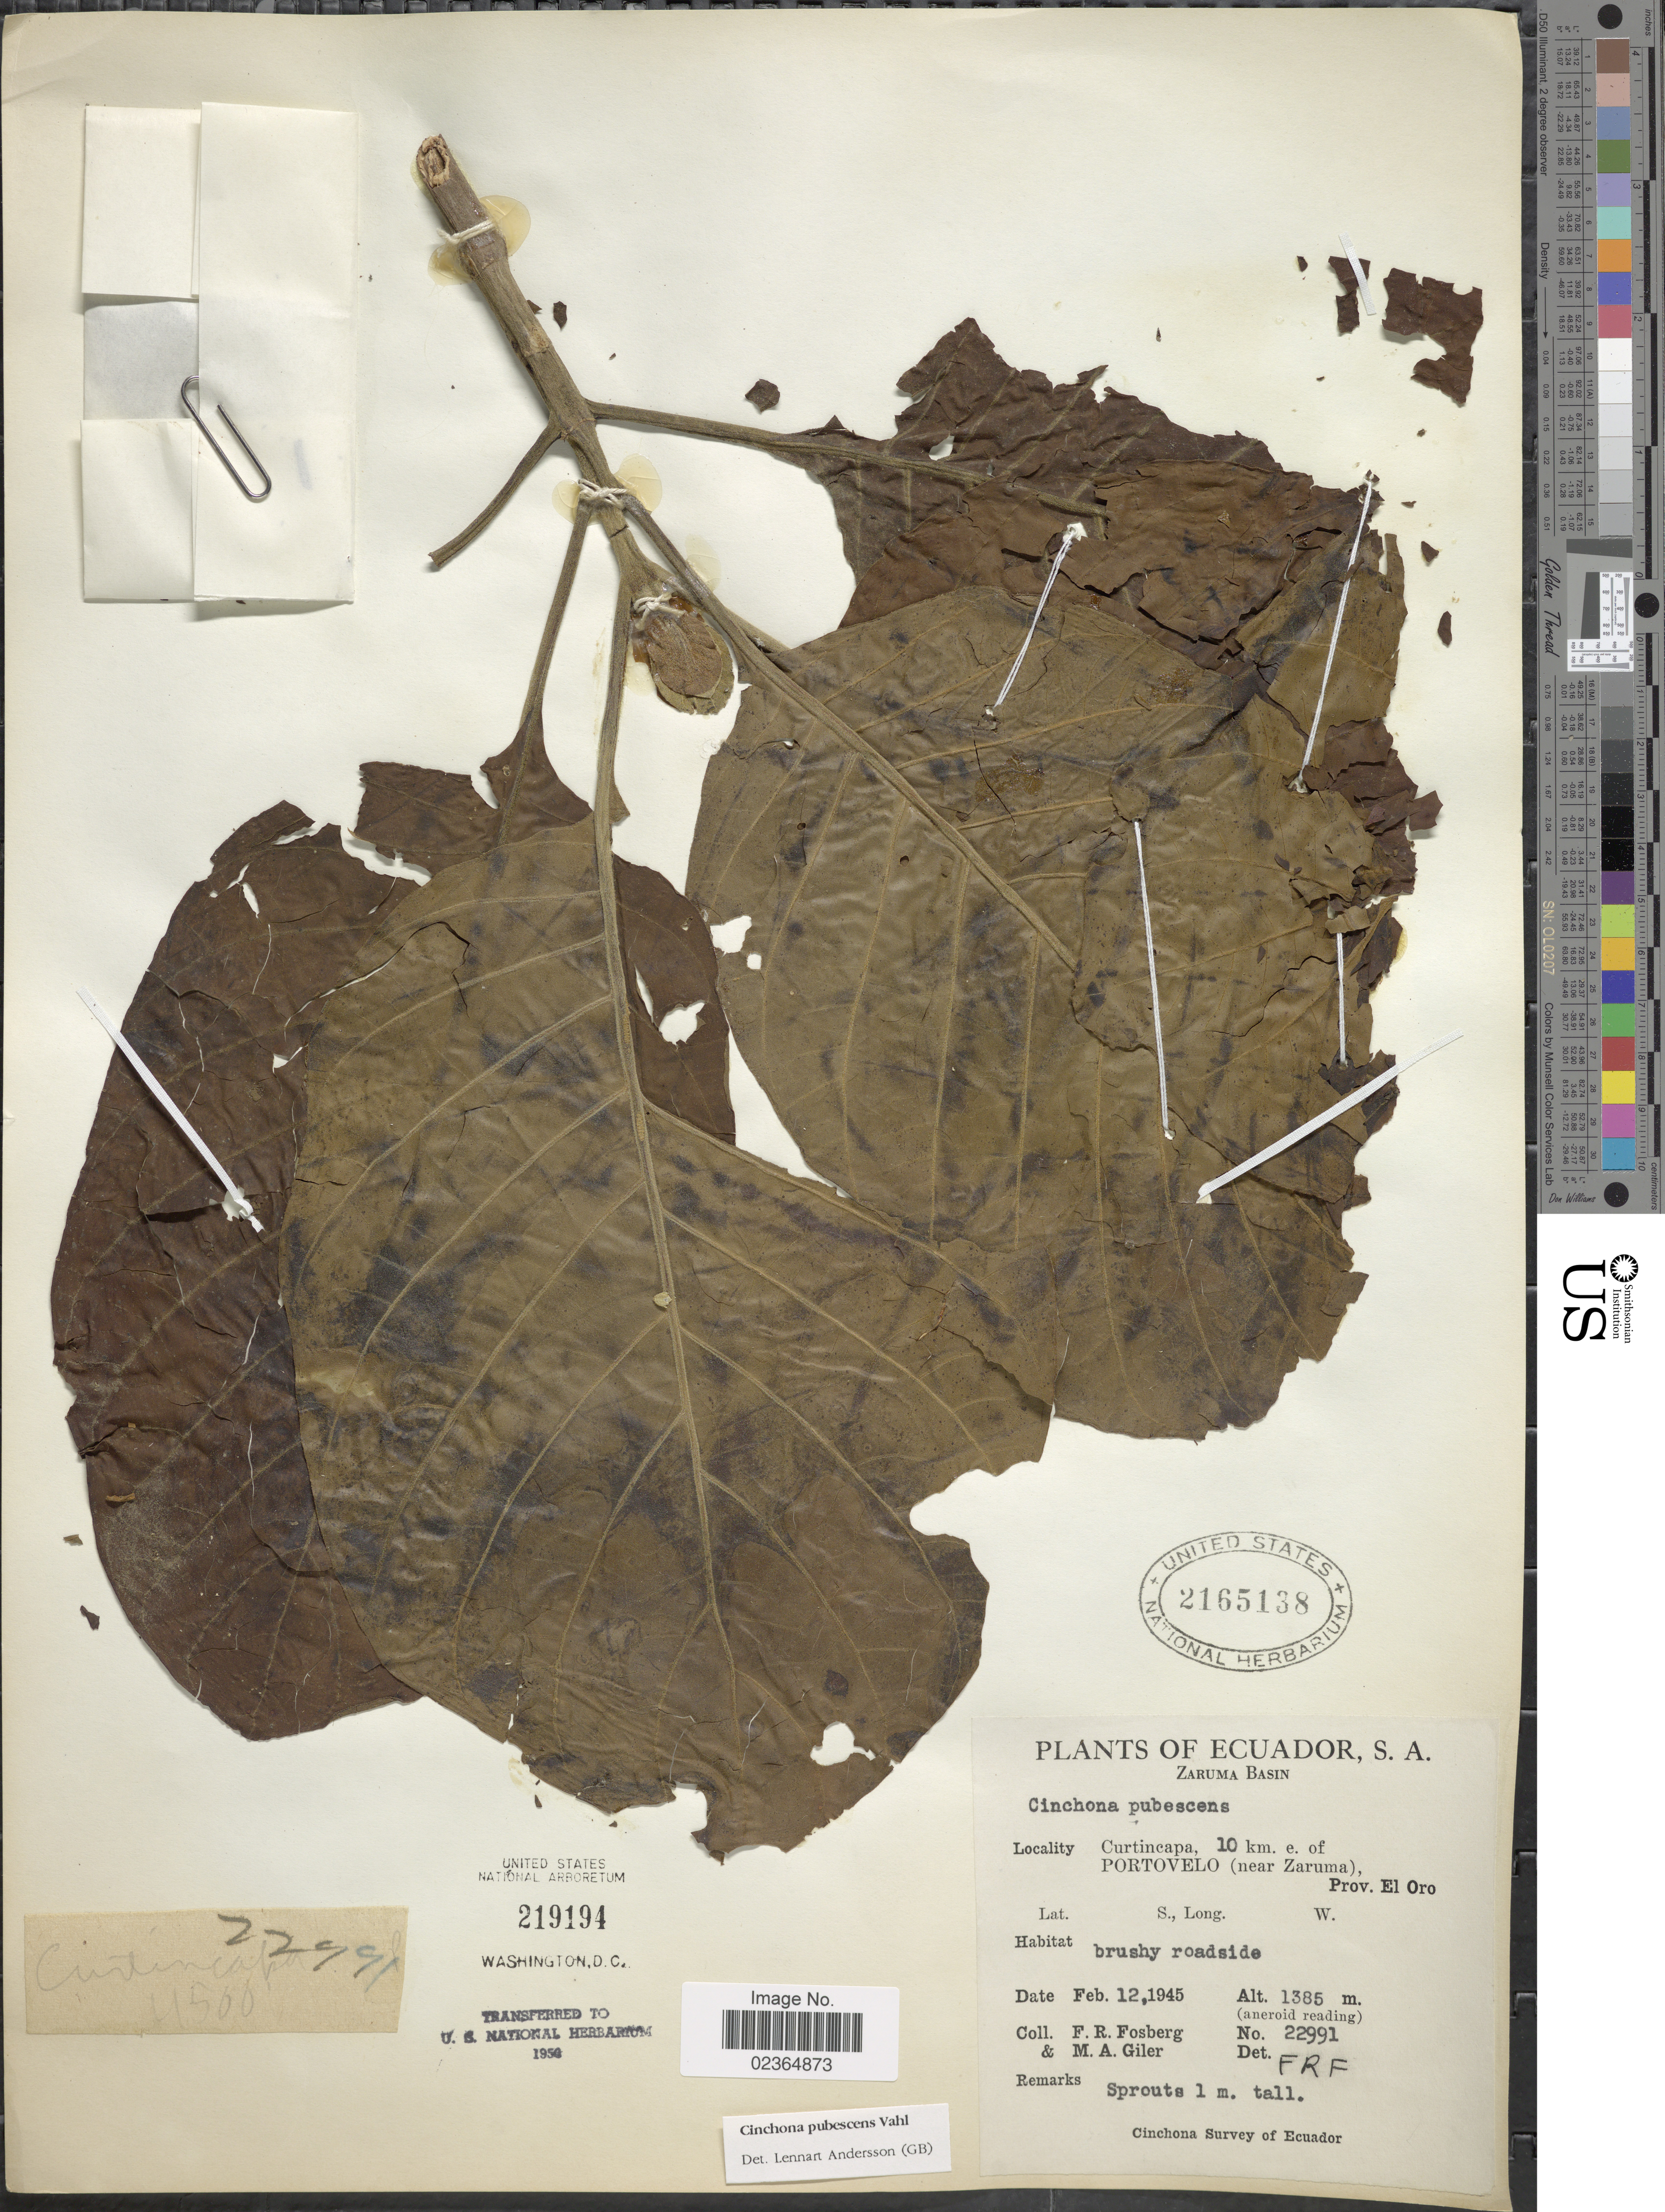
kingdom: Plantae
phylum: Tracheophyta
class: Magnoliopsida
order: Gentianales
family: Rubiaceae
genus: Cinchona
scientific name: Cinchona pubescens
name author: Vahl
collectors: F. R. Fosberg & M. Giler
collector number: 22991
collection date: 1945-02-12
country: Ecuador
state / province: El Oro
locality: Zaruma Basin. Curtincapa, 10 km. e. of Portovelo (near Zaruma)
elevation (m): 1385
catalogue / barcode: US 2165138